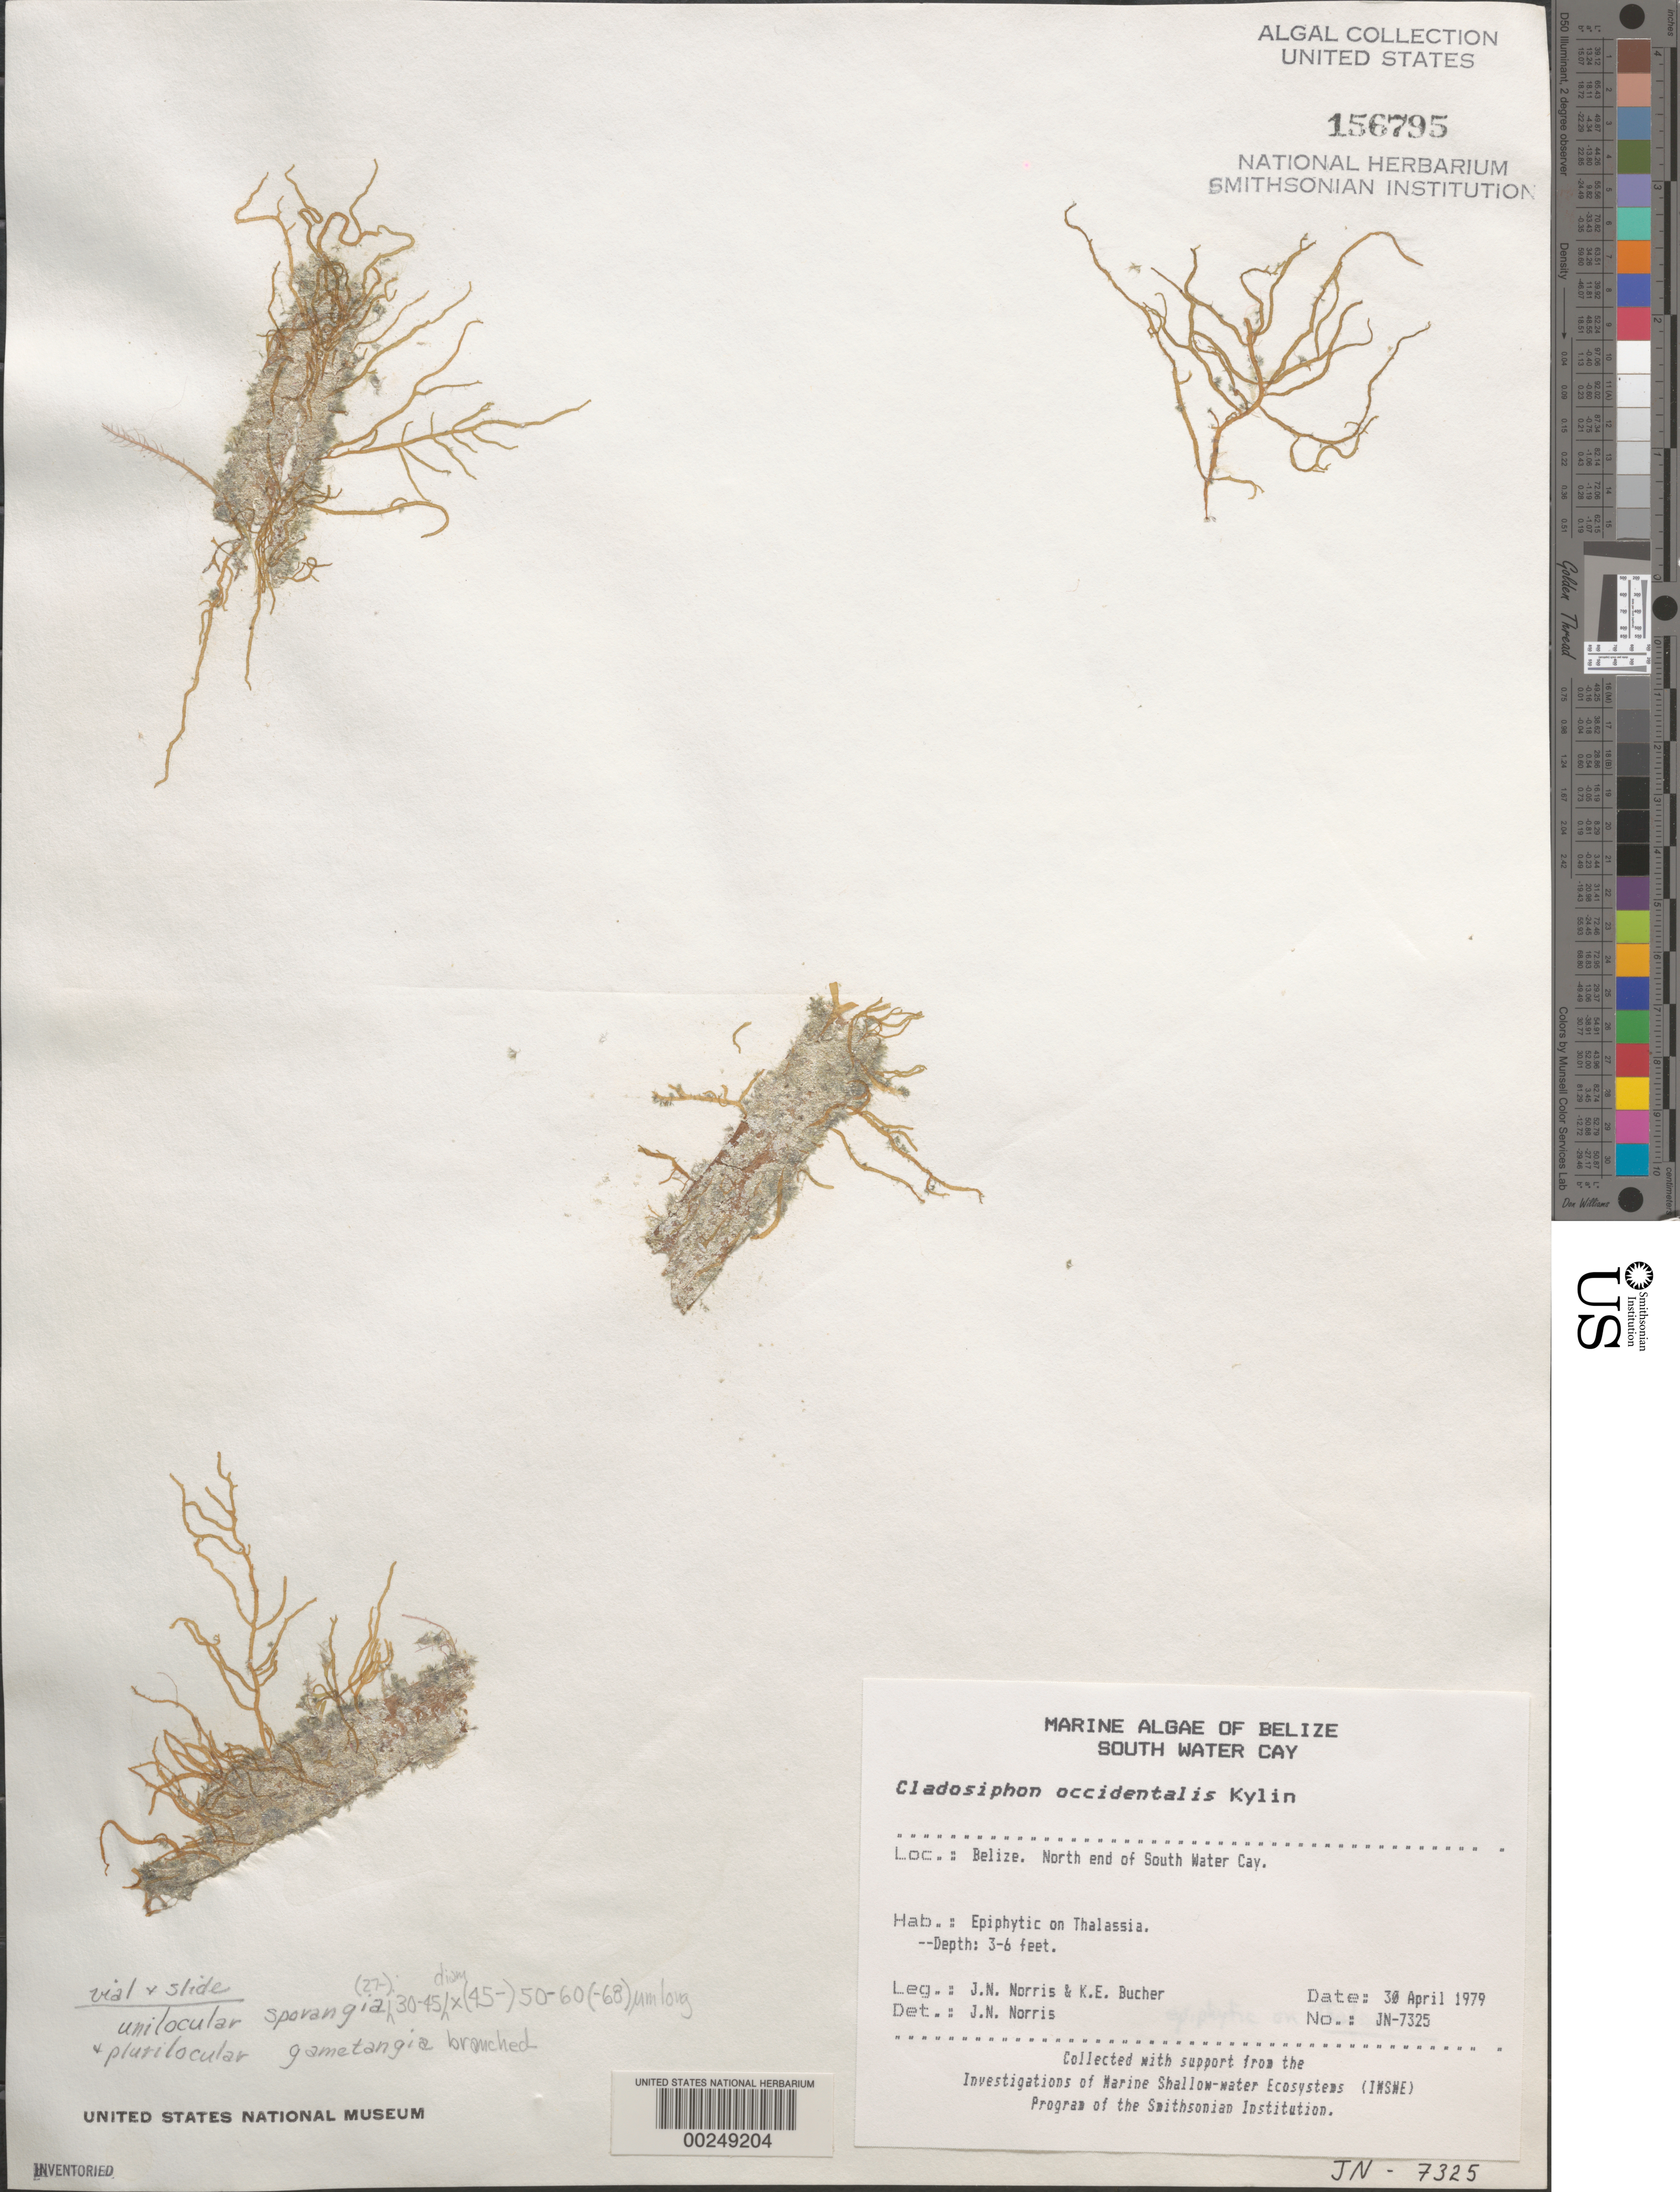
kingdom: Chromista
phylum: Ochrophyta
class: Phaeophyceae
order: Ectocarpales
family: Chordariaceae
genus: Cladosiphon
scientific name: Cladosiphon occidentalis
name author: Kylin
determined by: Norris, James N.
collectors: J. N. Norris & K. E. Bucher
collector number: JN-7325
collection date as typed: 30 Apr 1979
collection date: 1979-04-30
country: Belize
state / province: Stann Creek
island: South Water Cay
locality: North end of the cay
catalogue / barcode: US 156795